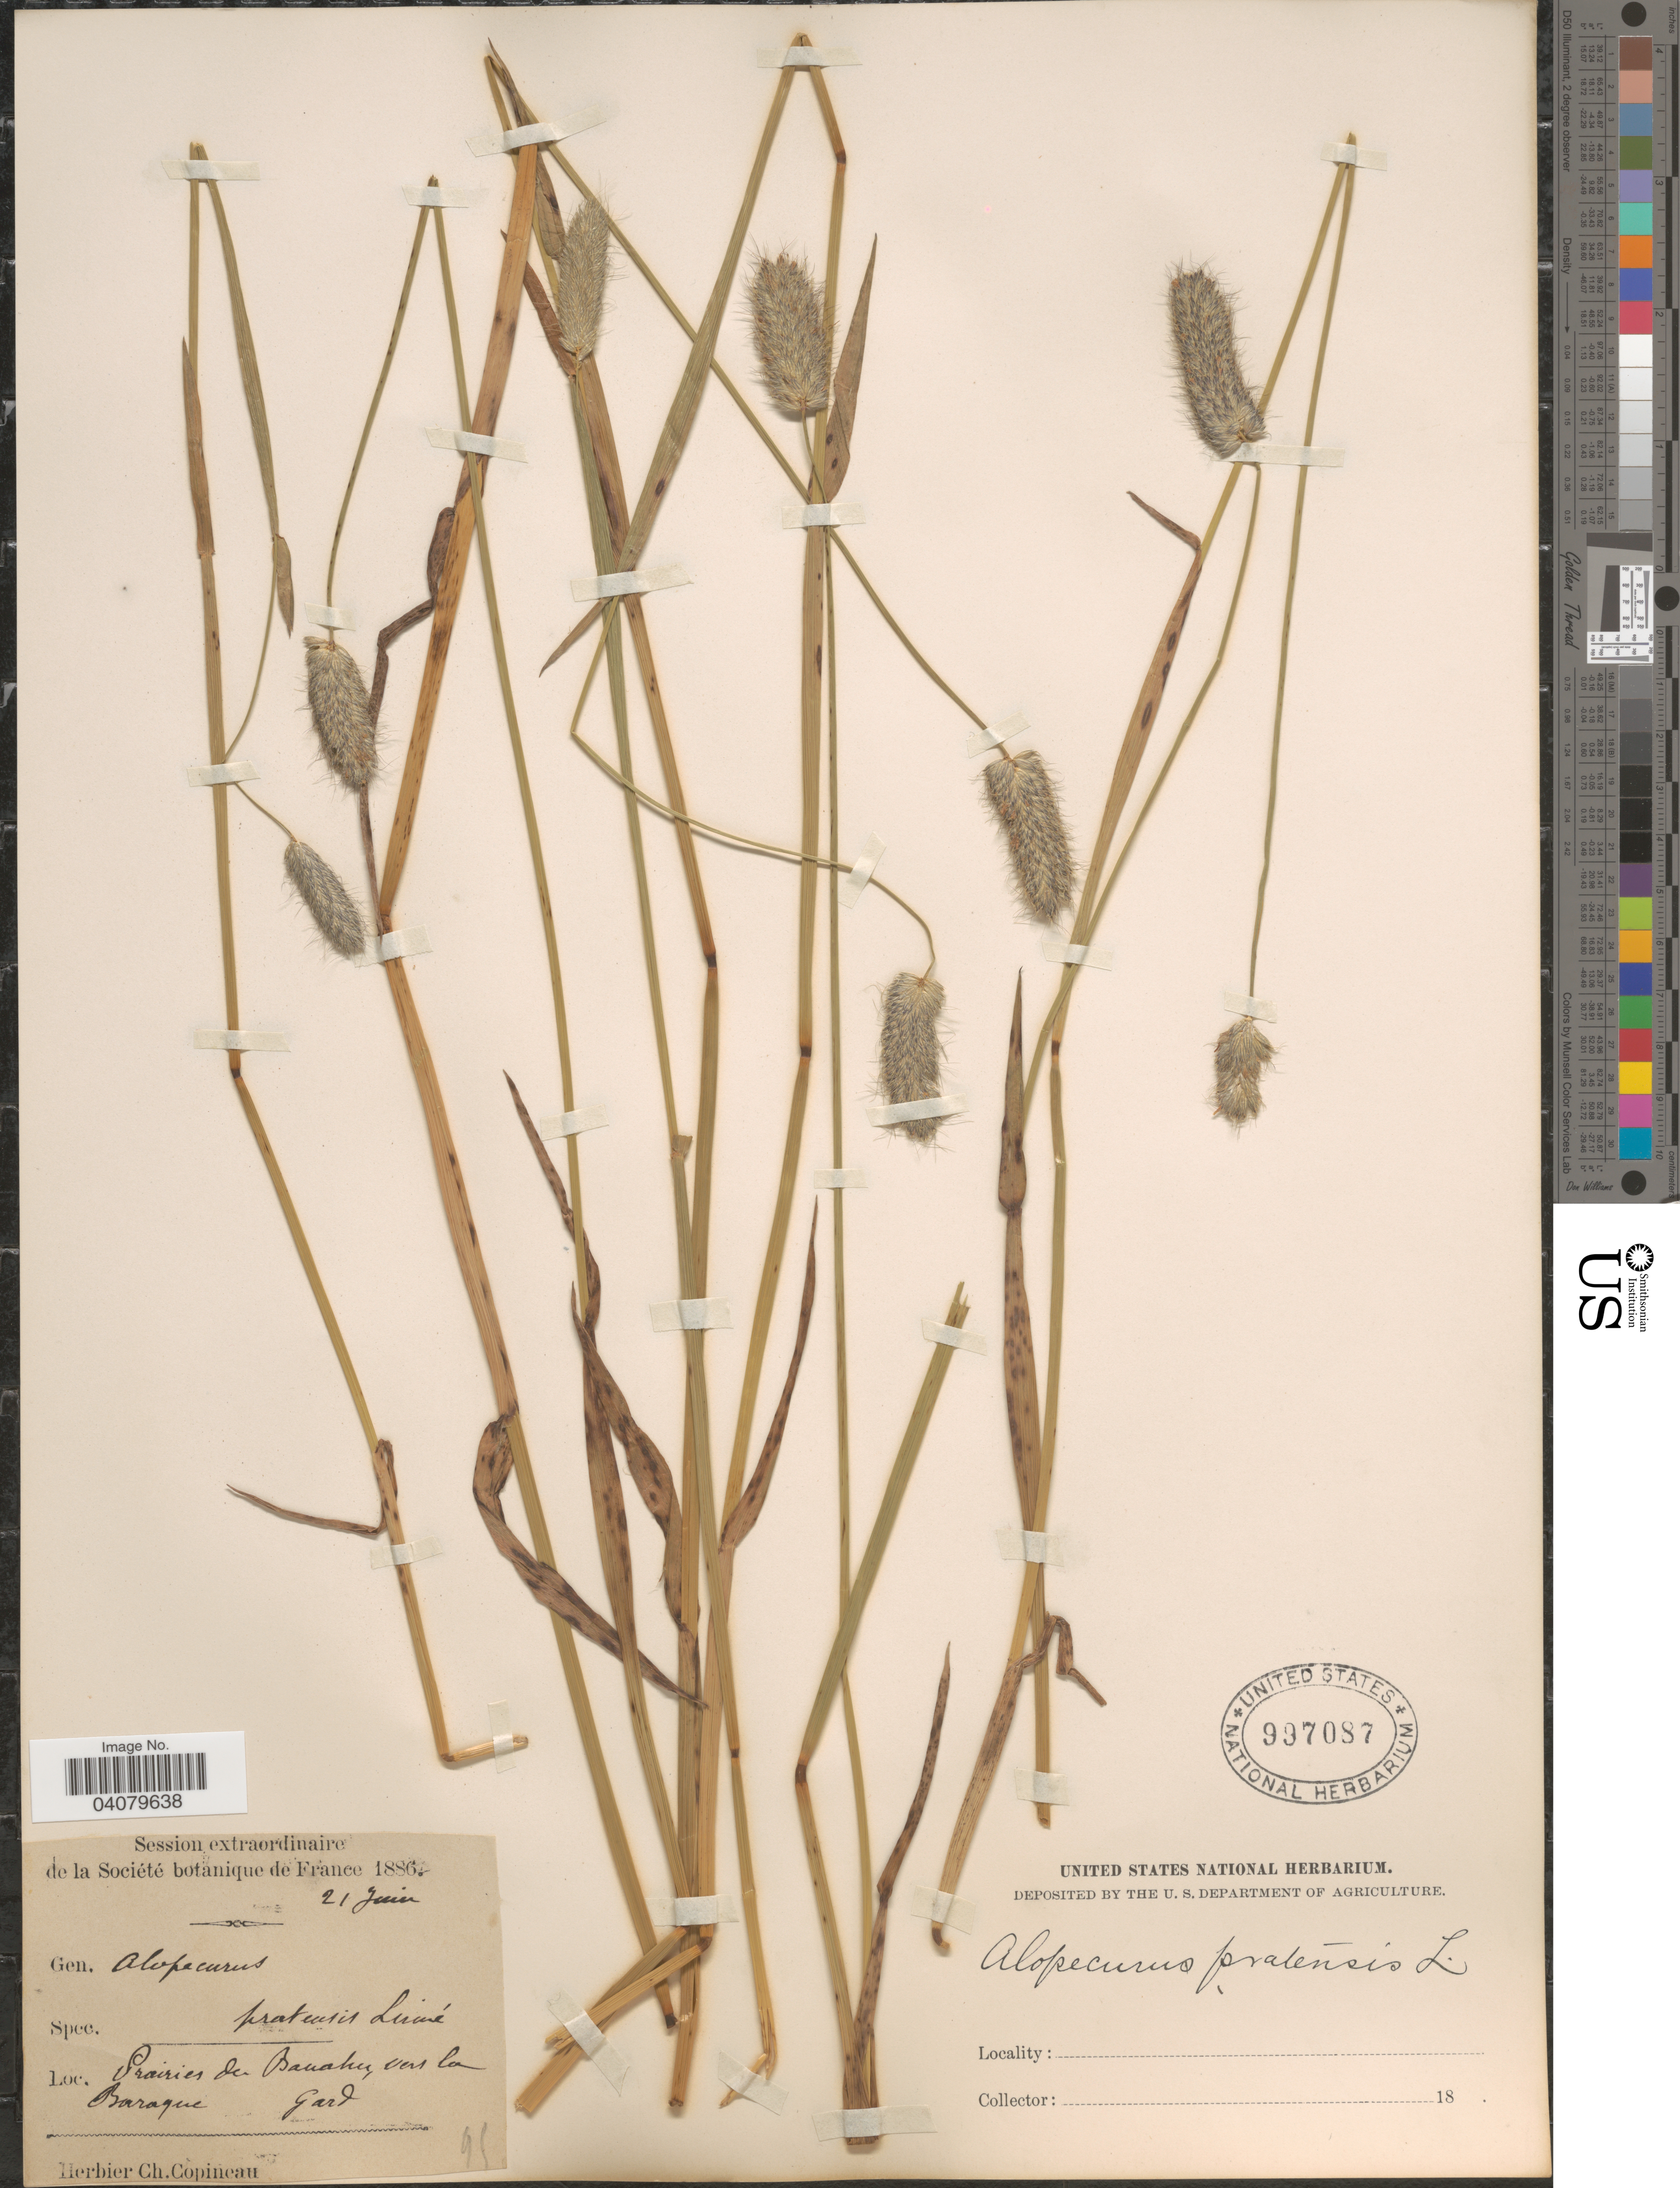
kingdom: Plantae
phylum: Tracheophyta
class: Liliopsida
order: Poales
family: Poaceae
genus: Alopecurus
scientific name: Alopecurus pratensis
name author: L.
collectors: ex herb. C. Copineau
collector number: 95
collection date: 1886-06-21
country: France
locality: Prairies du Banahy vers la Baraque, Gard.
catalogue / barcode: US 997087